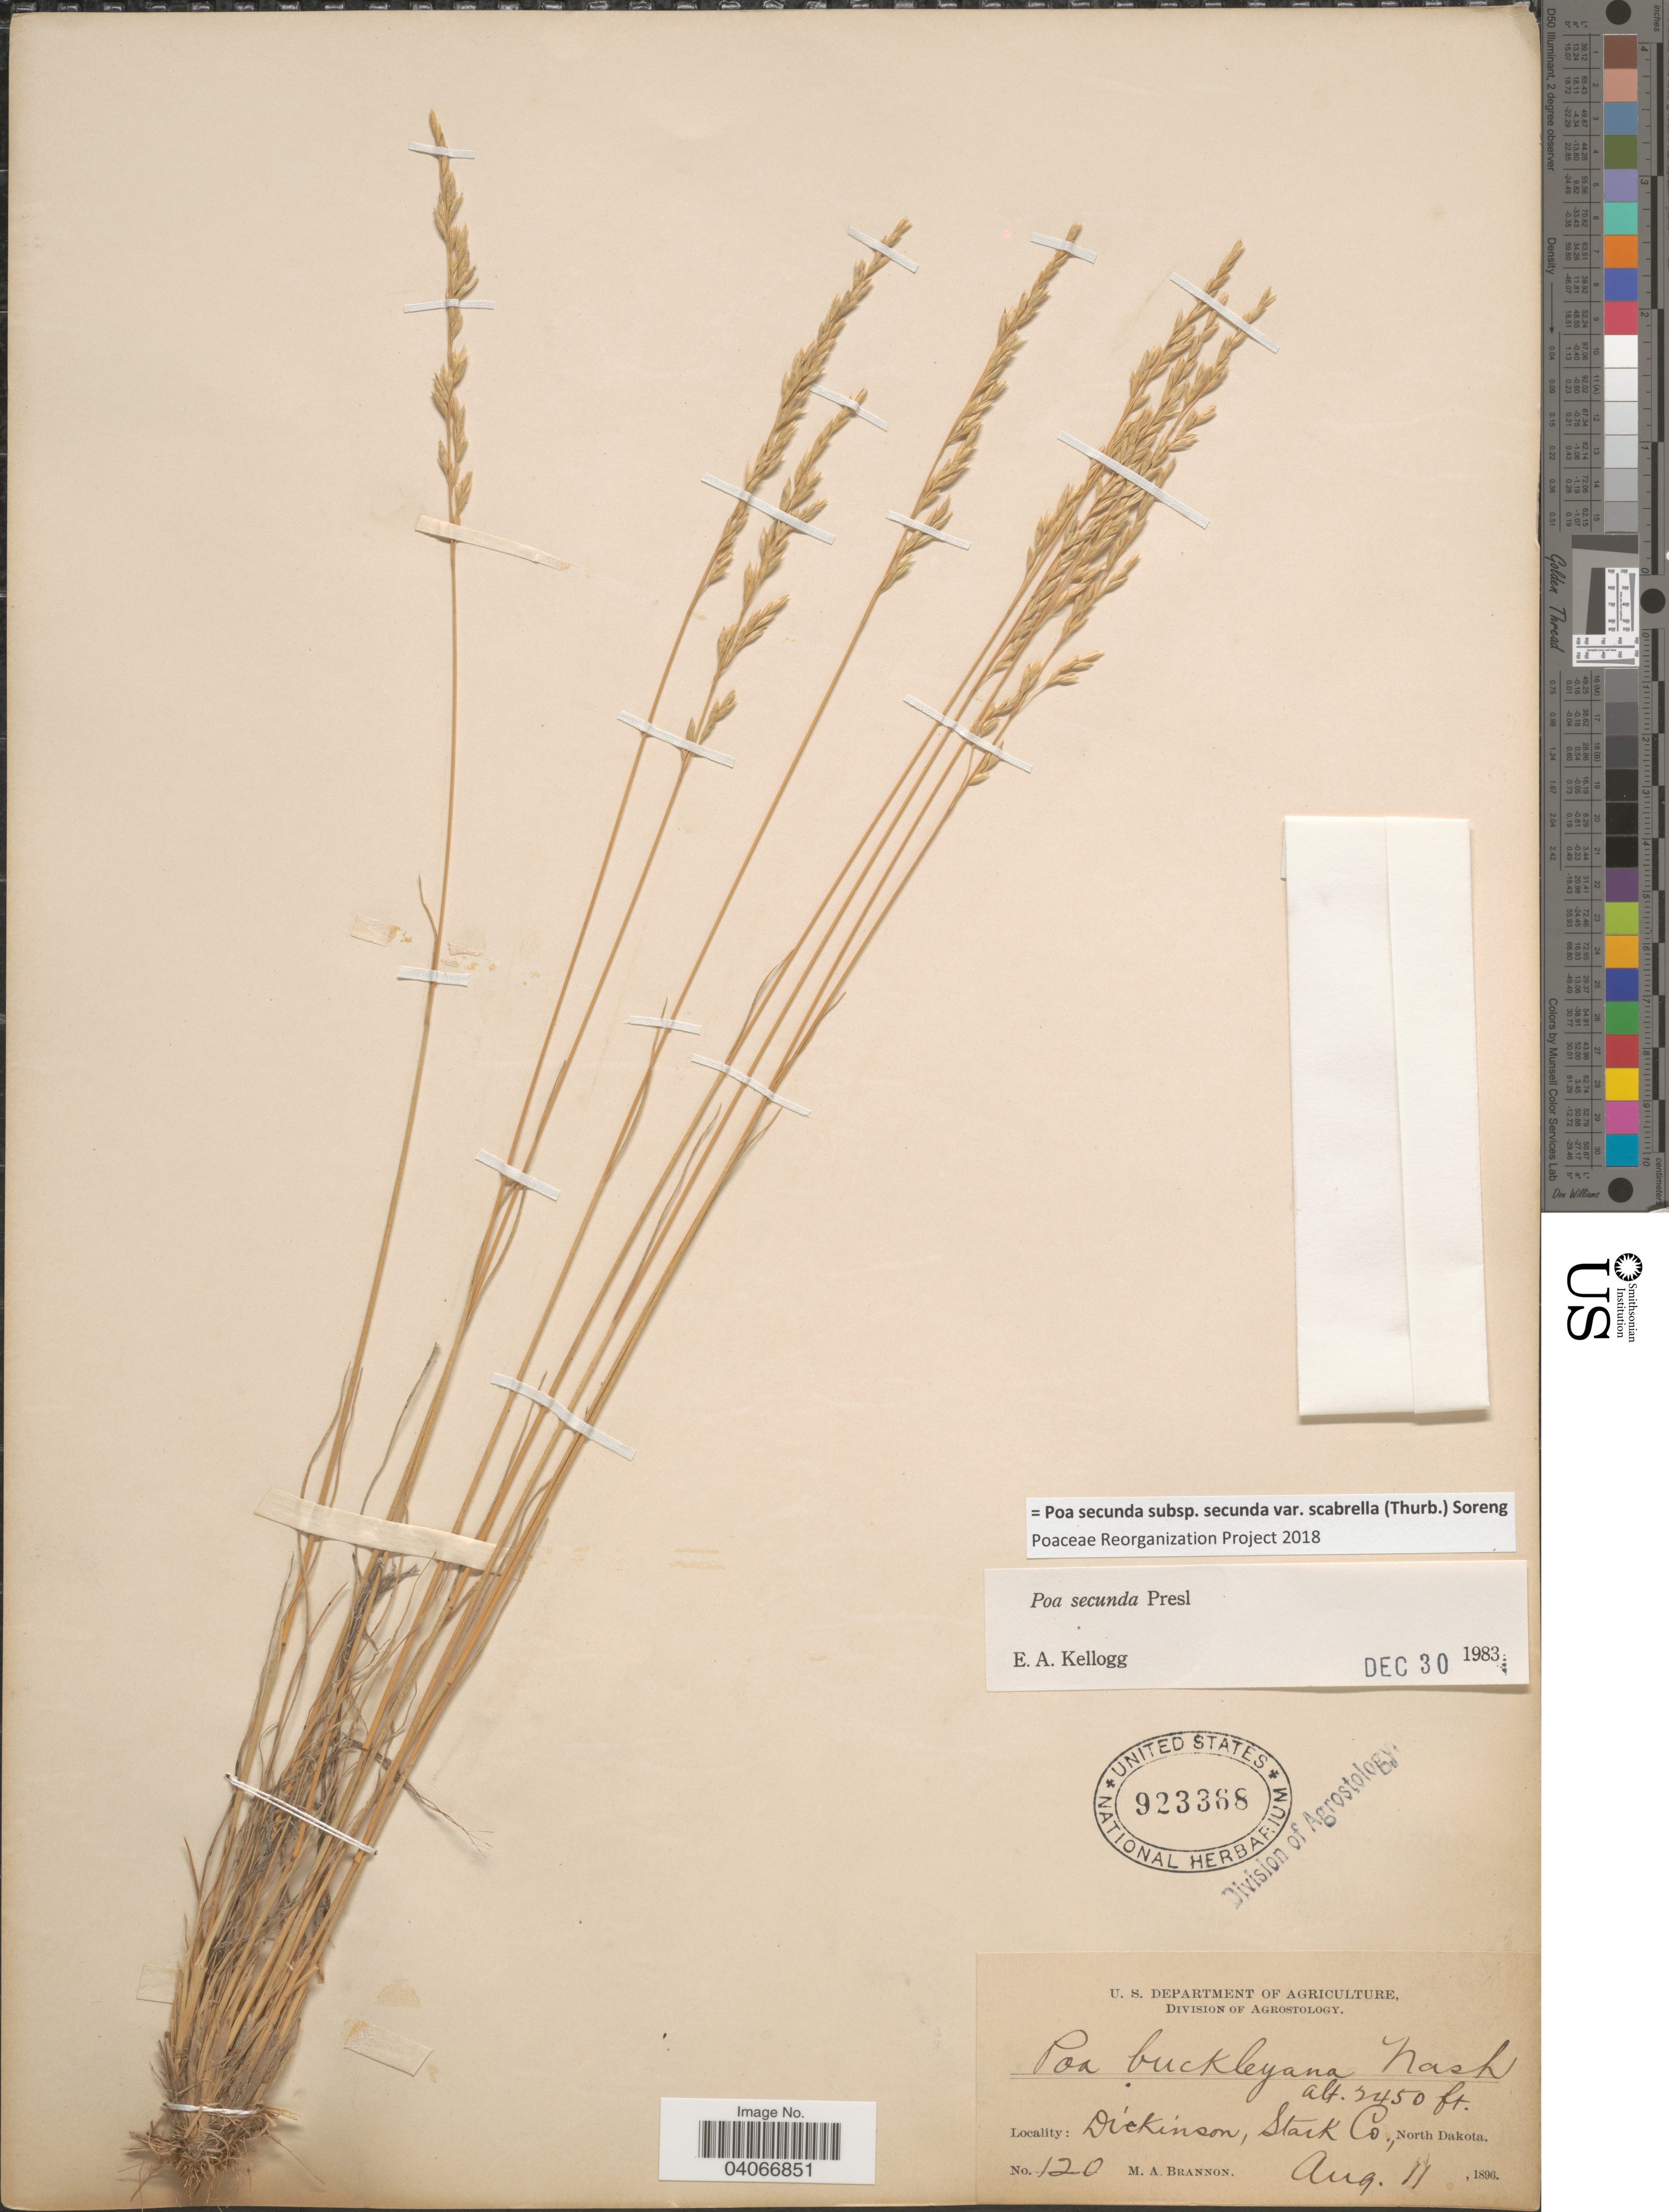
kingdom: Plantae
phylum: Tracheophyta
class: Liliopsida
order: Poales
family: Poaceae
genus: Poa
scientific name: Poa secunda subsp. secunda var. scabrella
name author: (Thurb.) Soreng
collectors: M. Brannon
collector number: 120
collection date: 1896-08-11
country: United States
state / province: North Dakota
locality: Dickinson, Stark Co.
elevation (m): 747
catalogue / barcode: US 923368